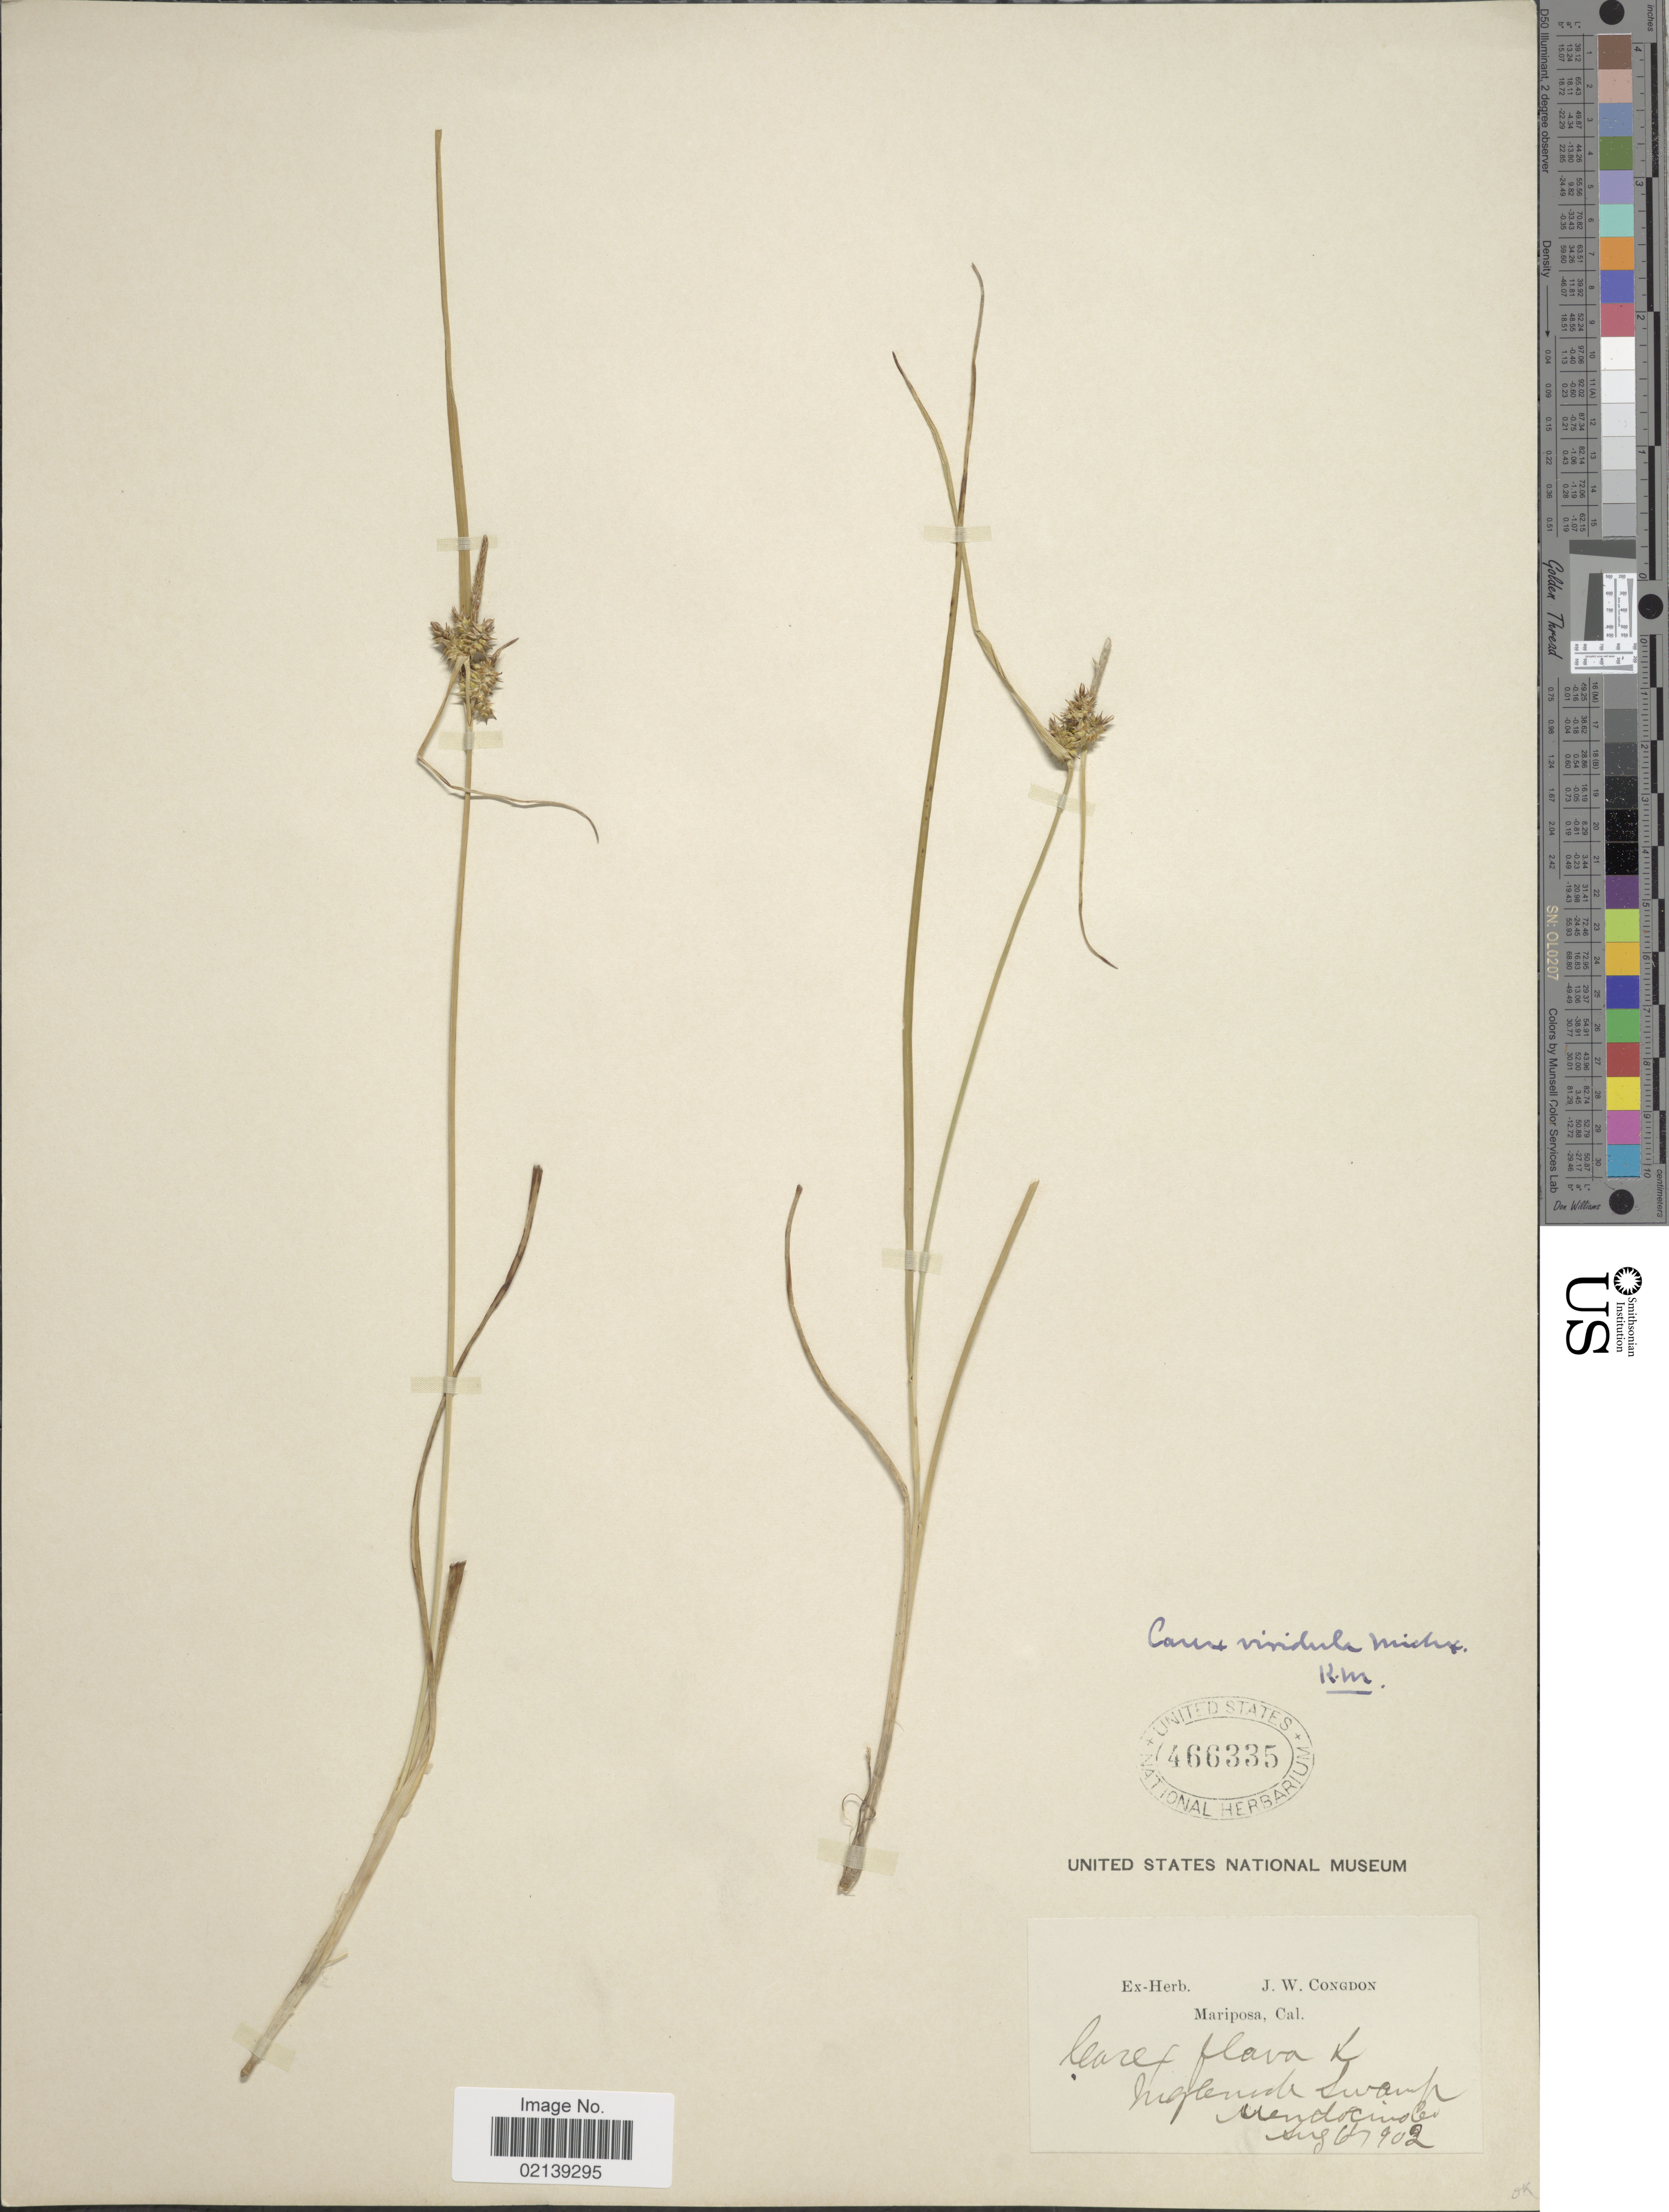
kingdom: Plantae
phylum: Tracheophyta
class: Liliopsida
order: Poales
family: Cyperaceae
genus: Carex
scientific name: Carex oederi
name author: Retz.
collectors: J. W. Congdon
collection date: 1902-08-06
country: United States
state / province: California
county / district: Mendocino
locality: Highland swamp, Mendocino Co.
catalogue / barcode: US 466335